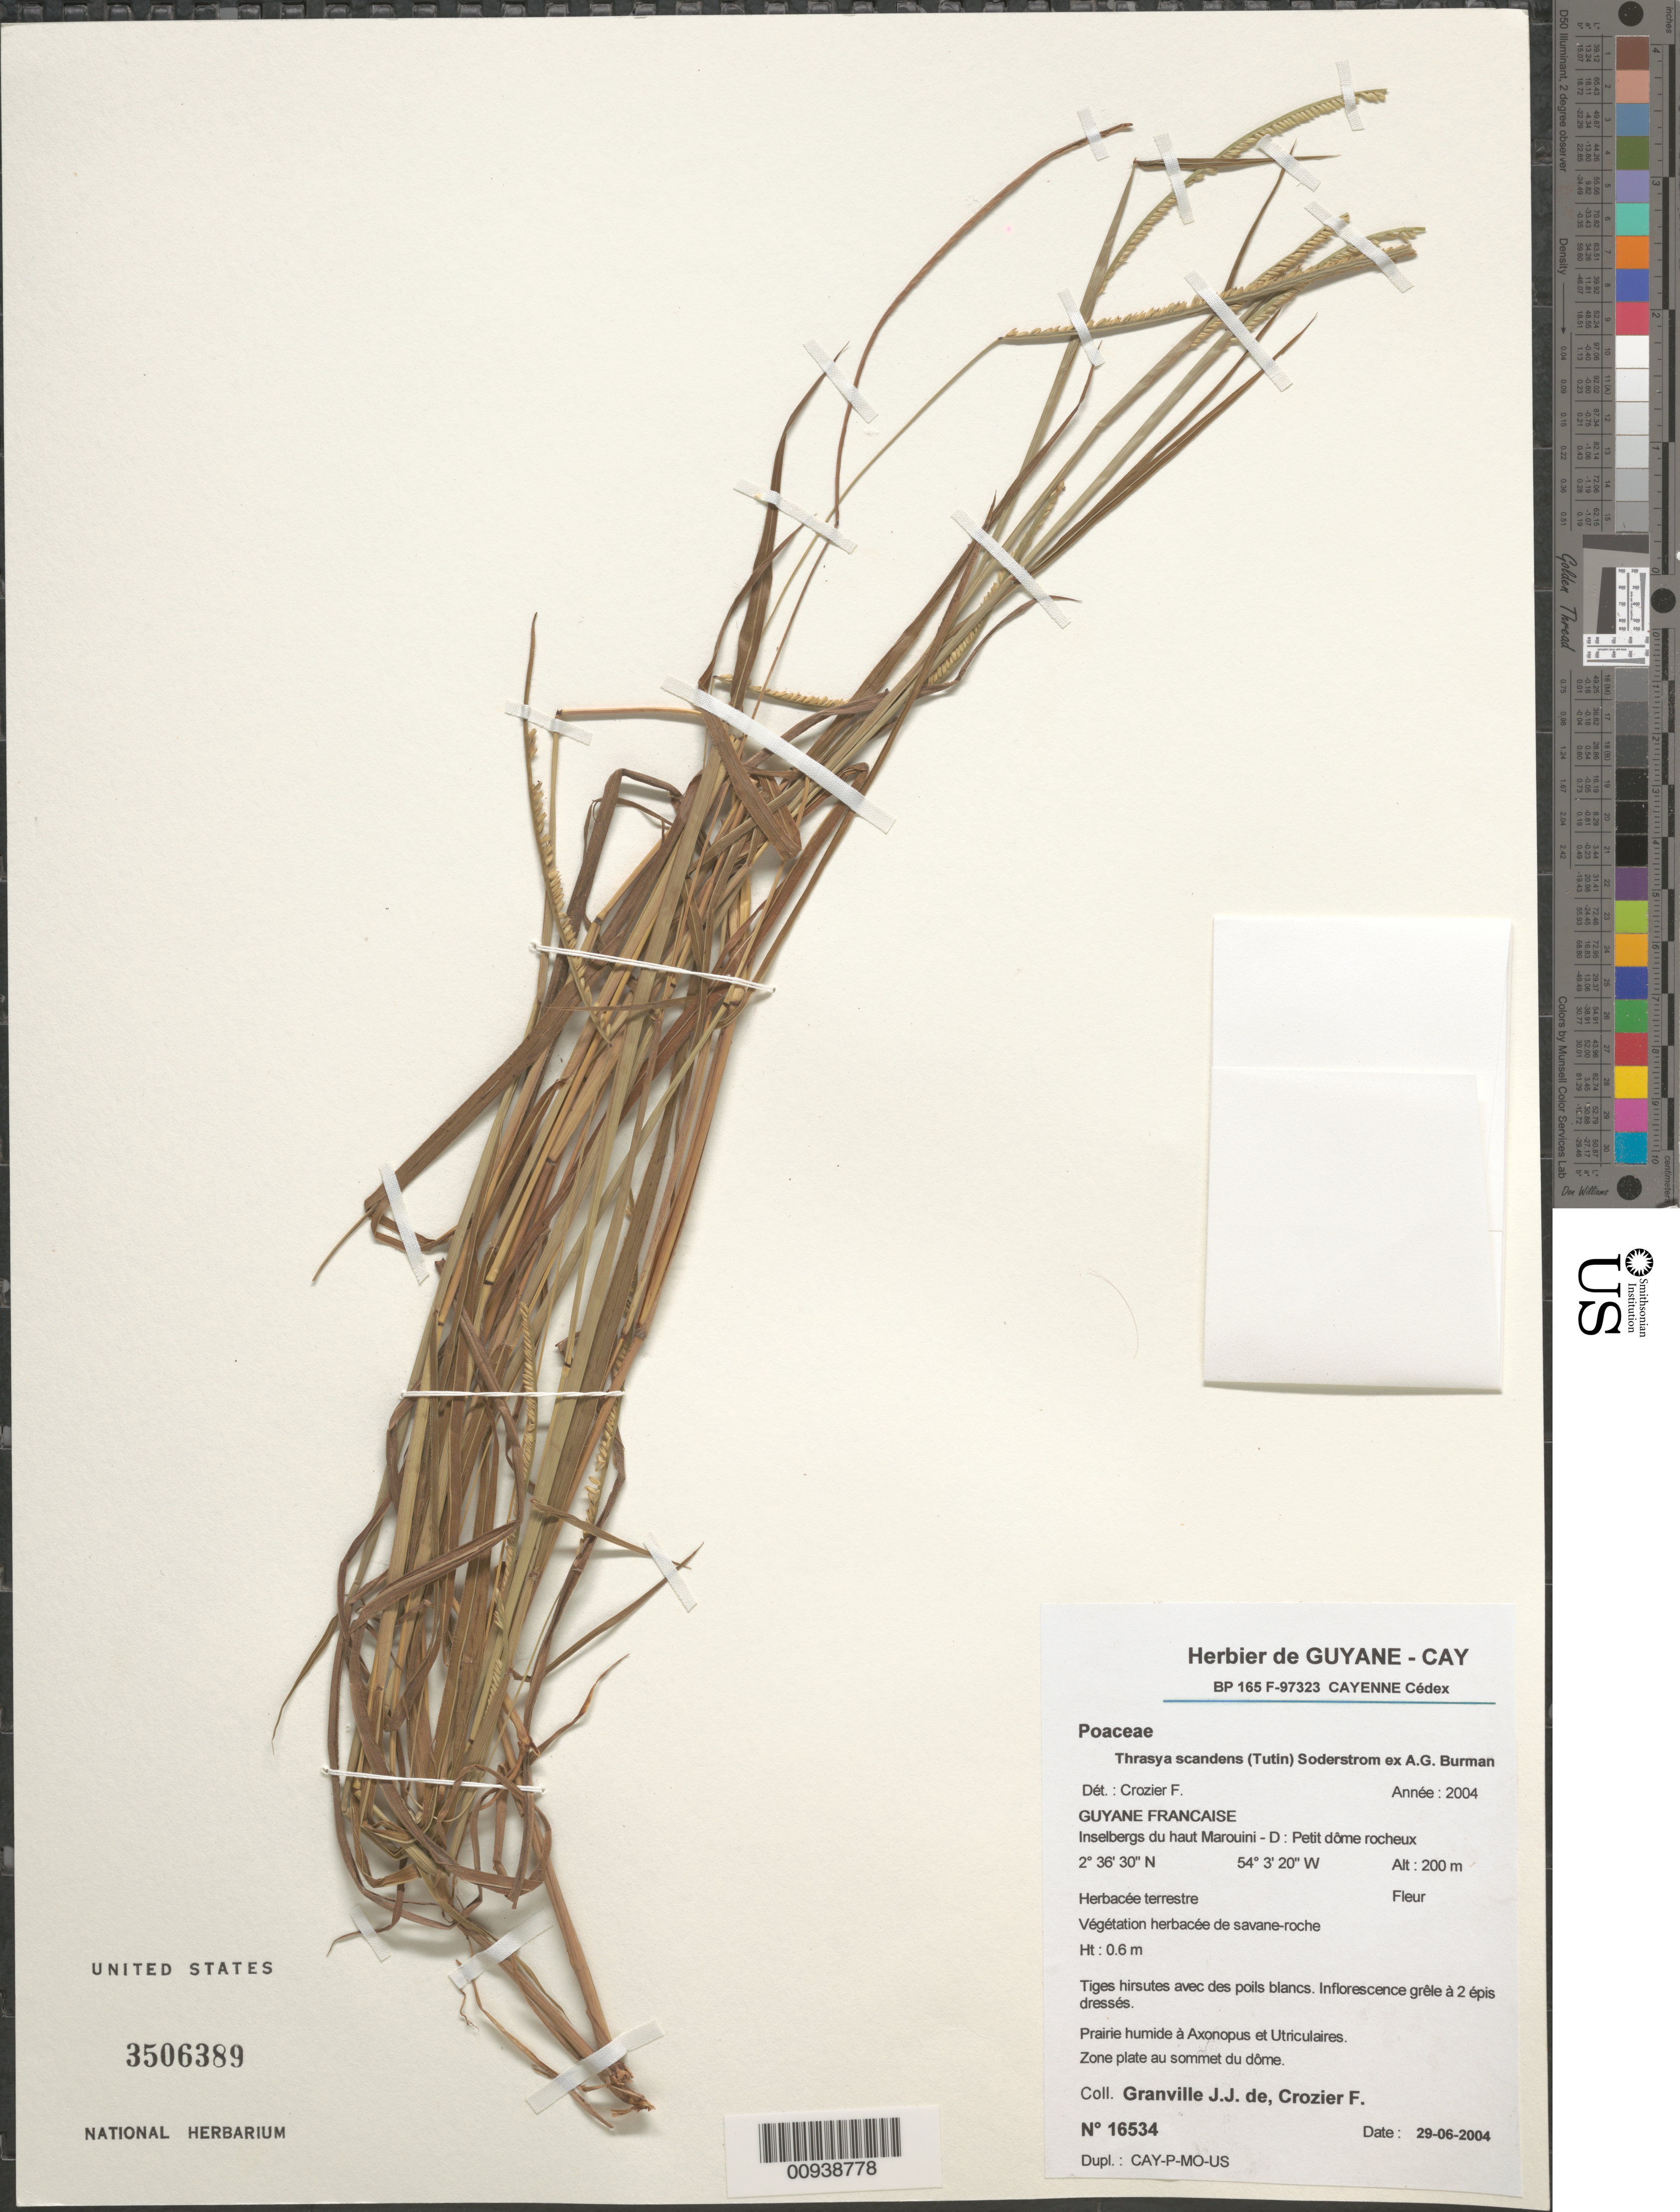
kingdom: Plantae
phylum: Tracheophyta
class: Liliopsida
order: Poales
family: Poaceae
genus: Thrasya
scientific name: Thrasya scandens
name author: (Tutin) Soderstr. ex A.G. Burm.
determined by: Crozier, F.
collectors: J.-J. de Granville & F. Crozier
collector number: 16534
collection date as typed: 29-Jun-04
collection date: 2004-06-29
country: French Guiana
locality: Haut Marouini-D; Petit dôme rocheux.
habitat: Vegetation herbacee de savane-roche; zone plate au sommet du dôme; prairie humide à Axonopus et Utriculaires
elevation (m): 200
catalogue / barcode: US 3506389